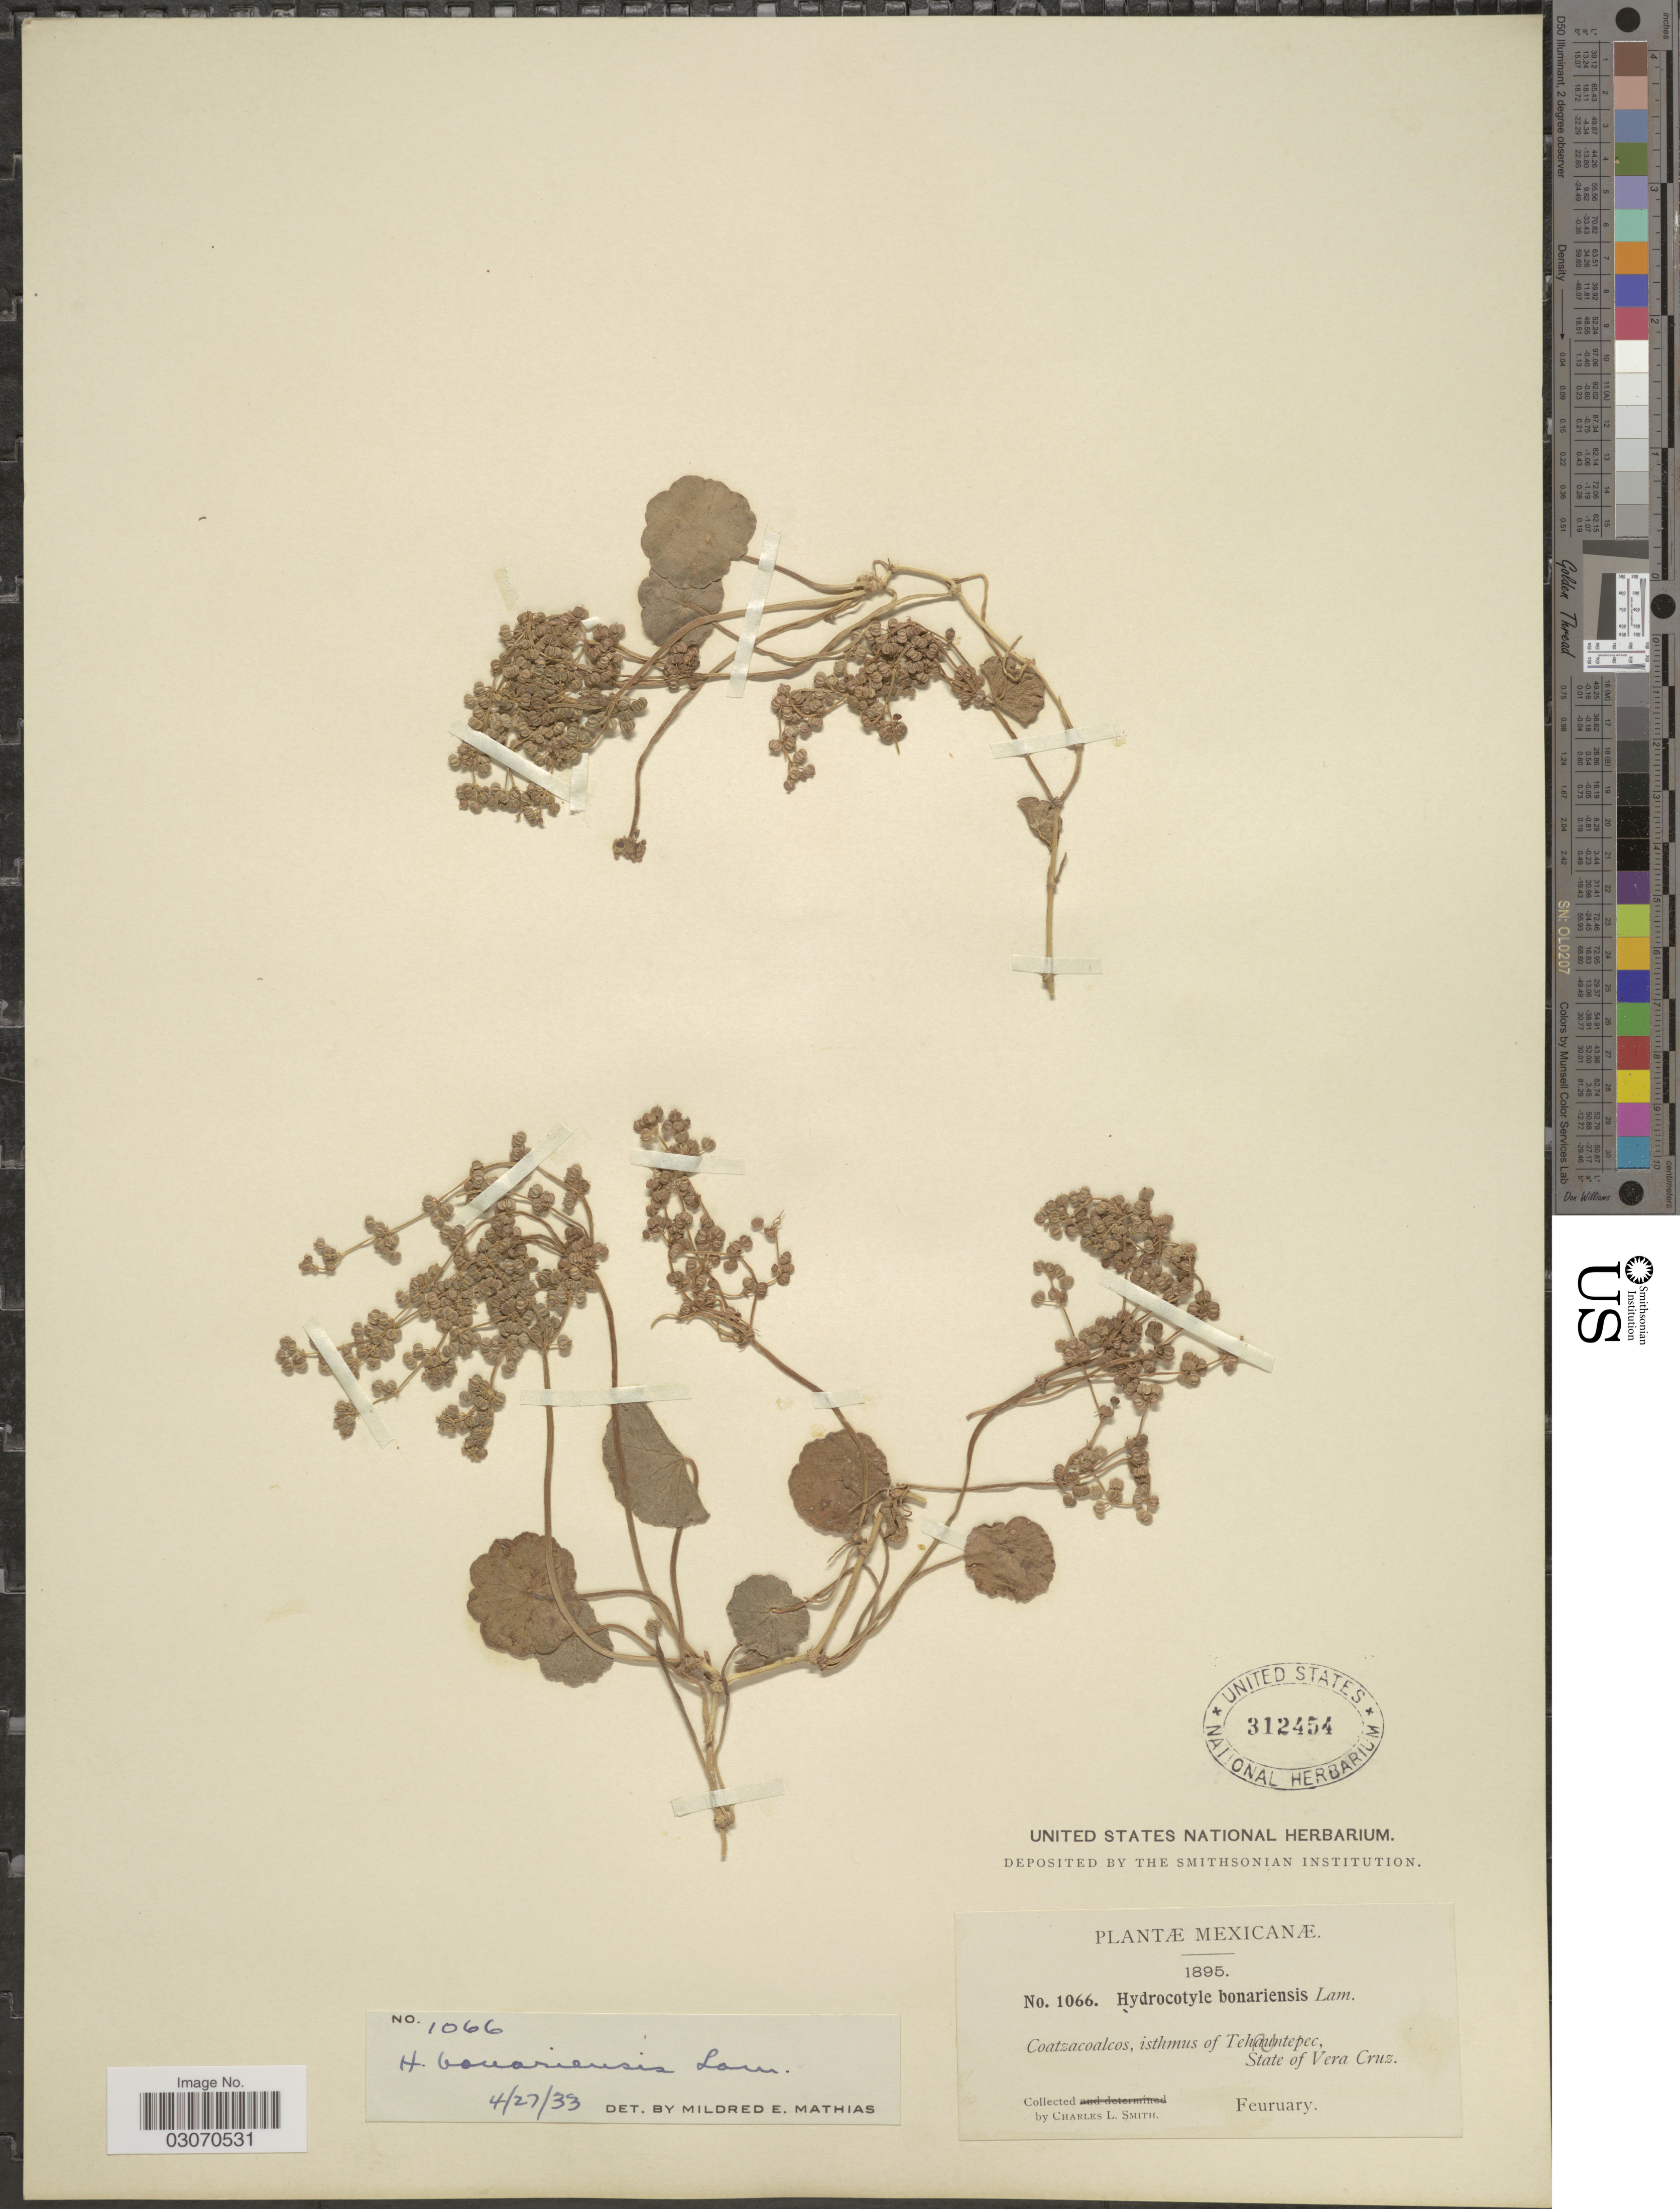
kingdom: Plantae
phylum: Tracheophyta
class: Magnoliopsida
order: Apiales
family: Araliaceae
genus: Hydrocotyle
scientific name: Hydrocotyle bonariensis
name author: Lam.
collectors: C. L. Smith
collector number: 1066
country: Mexico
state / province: Veracruz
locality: Coatzacoalcos, isthmus of Tehuantepec [unsure placement], State of Vera Cruz.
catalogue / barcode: US 312454